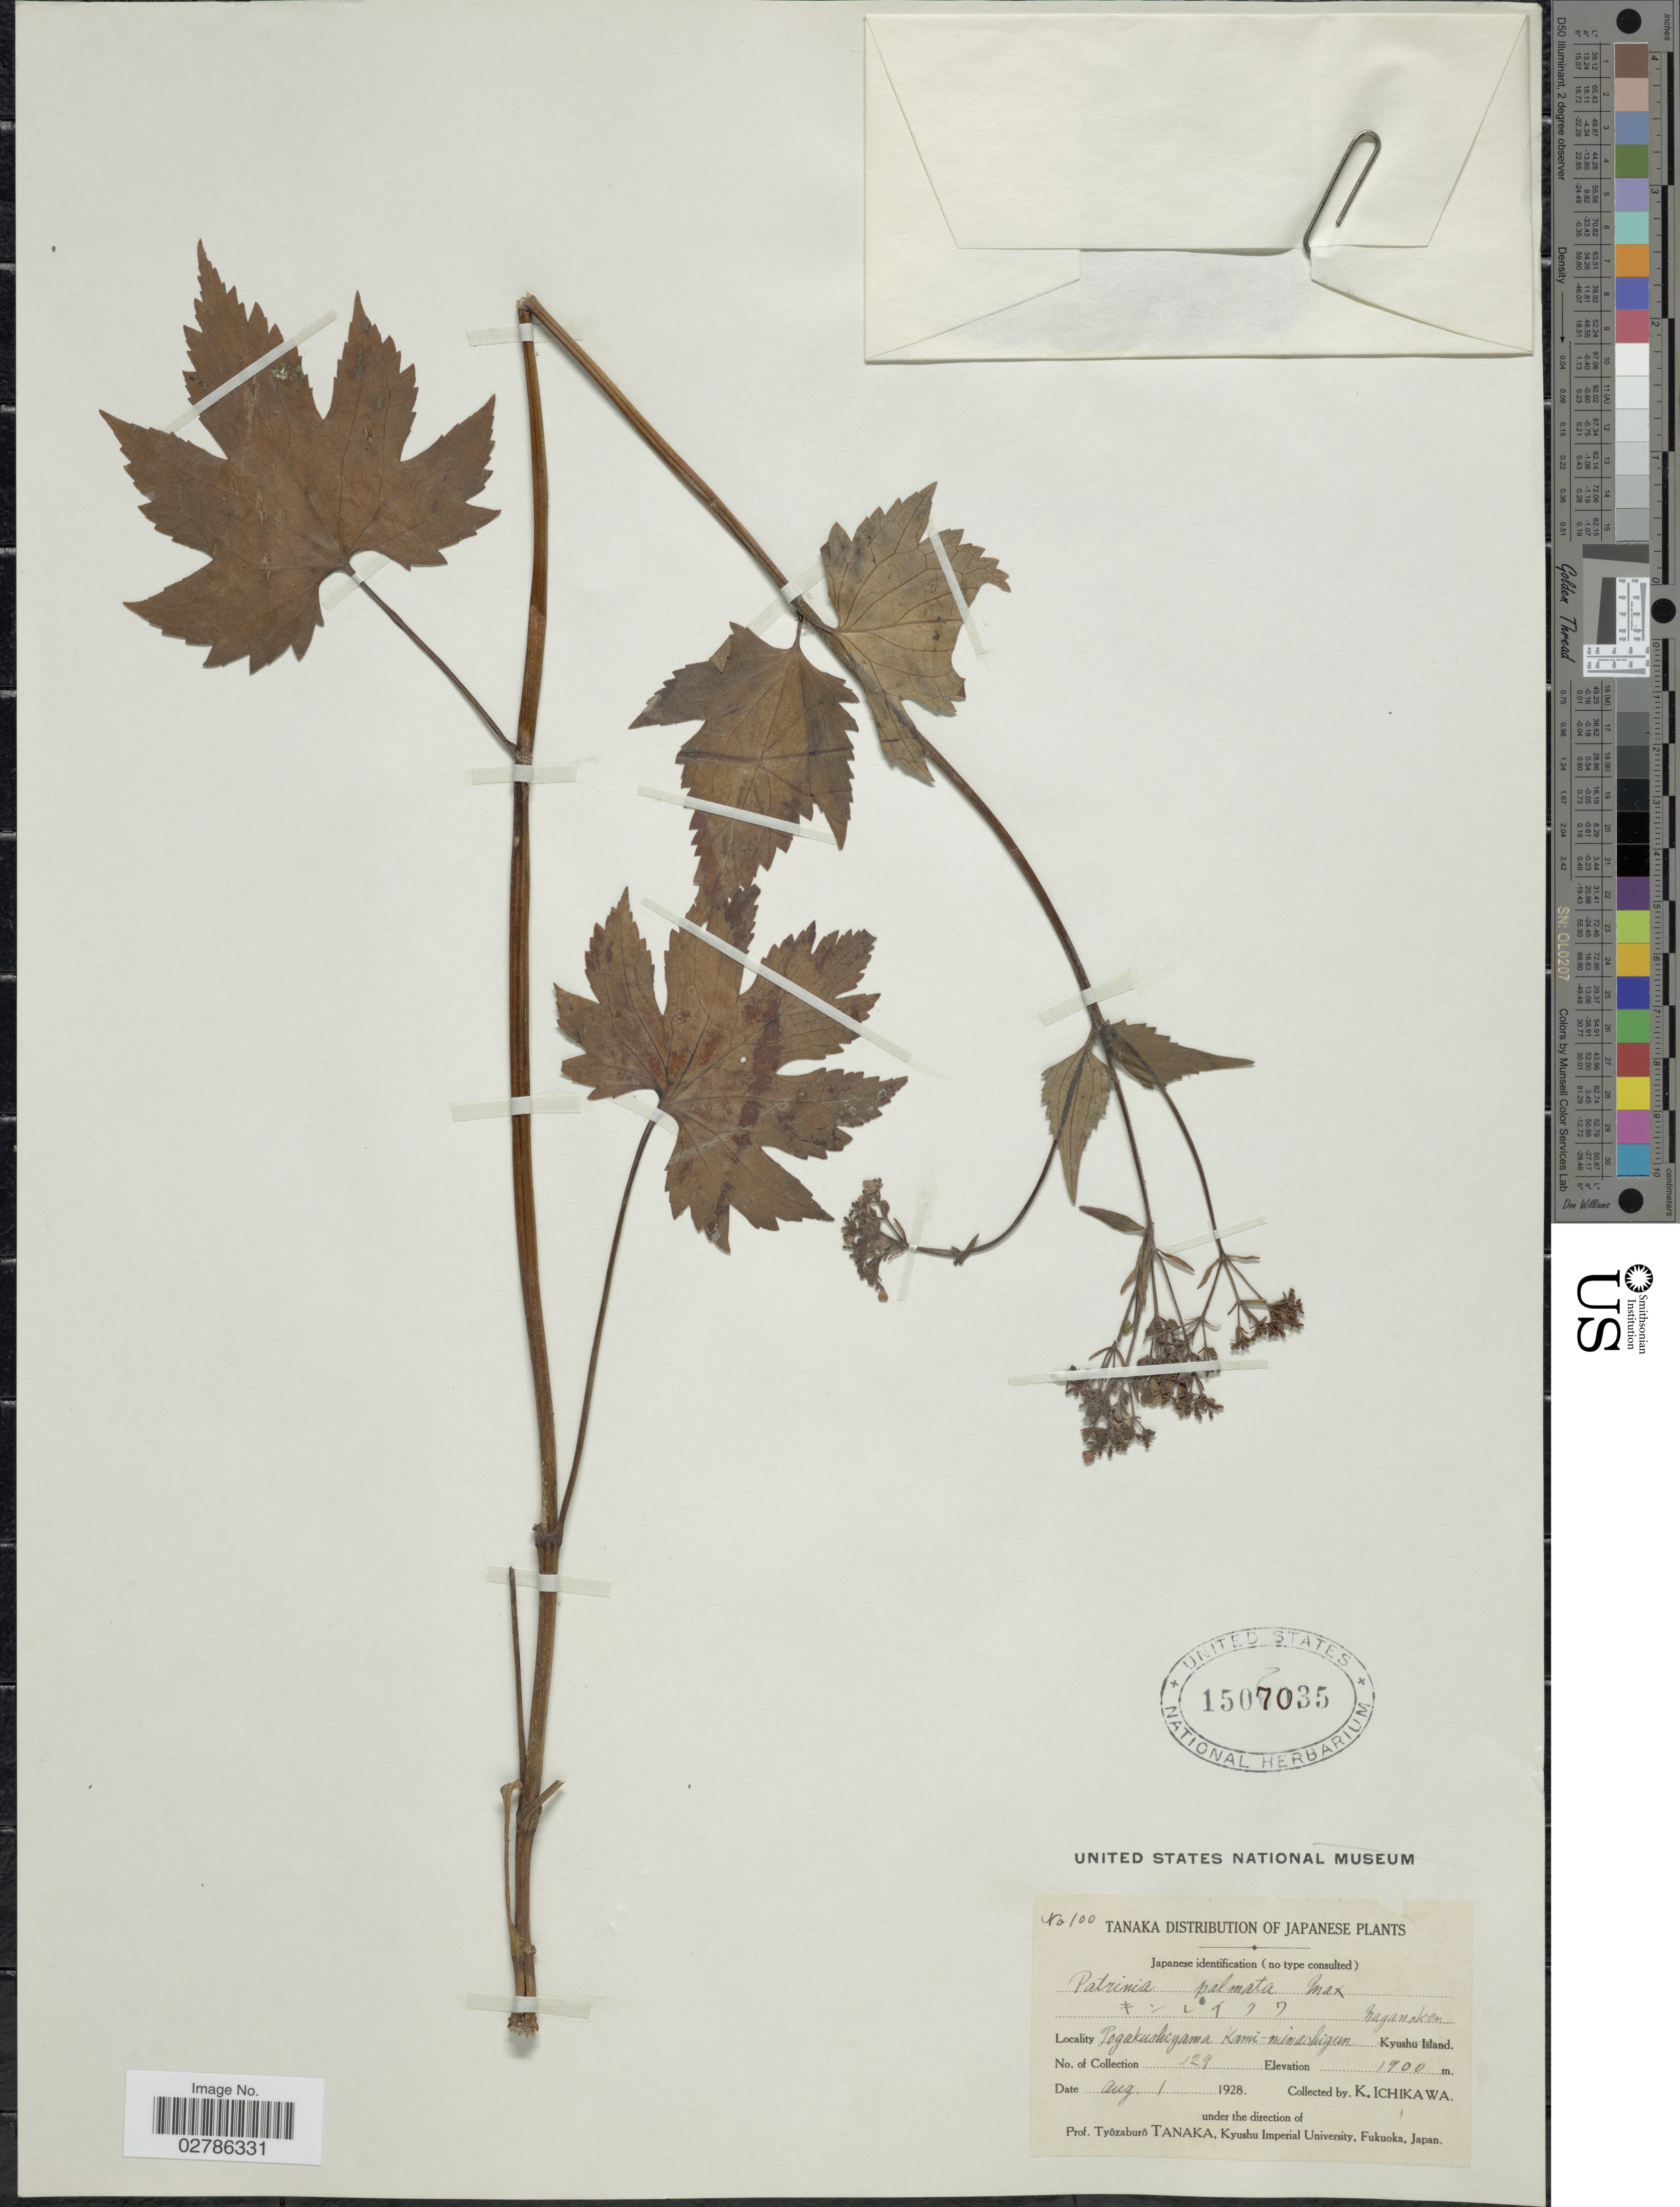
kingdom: Plantae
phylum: Tracheophyta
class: Magnoliopsida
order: Dipsacales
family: Caprifoliaceae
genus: Patrinia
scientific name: Patrinia palmata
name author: Maxim.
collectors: K. Ichikawa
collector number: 129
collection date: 1928-08-01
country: Japan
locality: Pogakushiyama Kami-minachigan.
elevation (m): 1900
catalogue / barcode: US 1507035